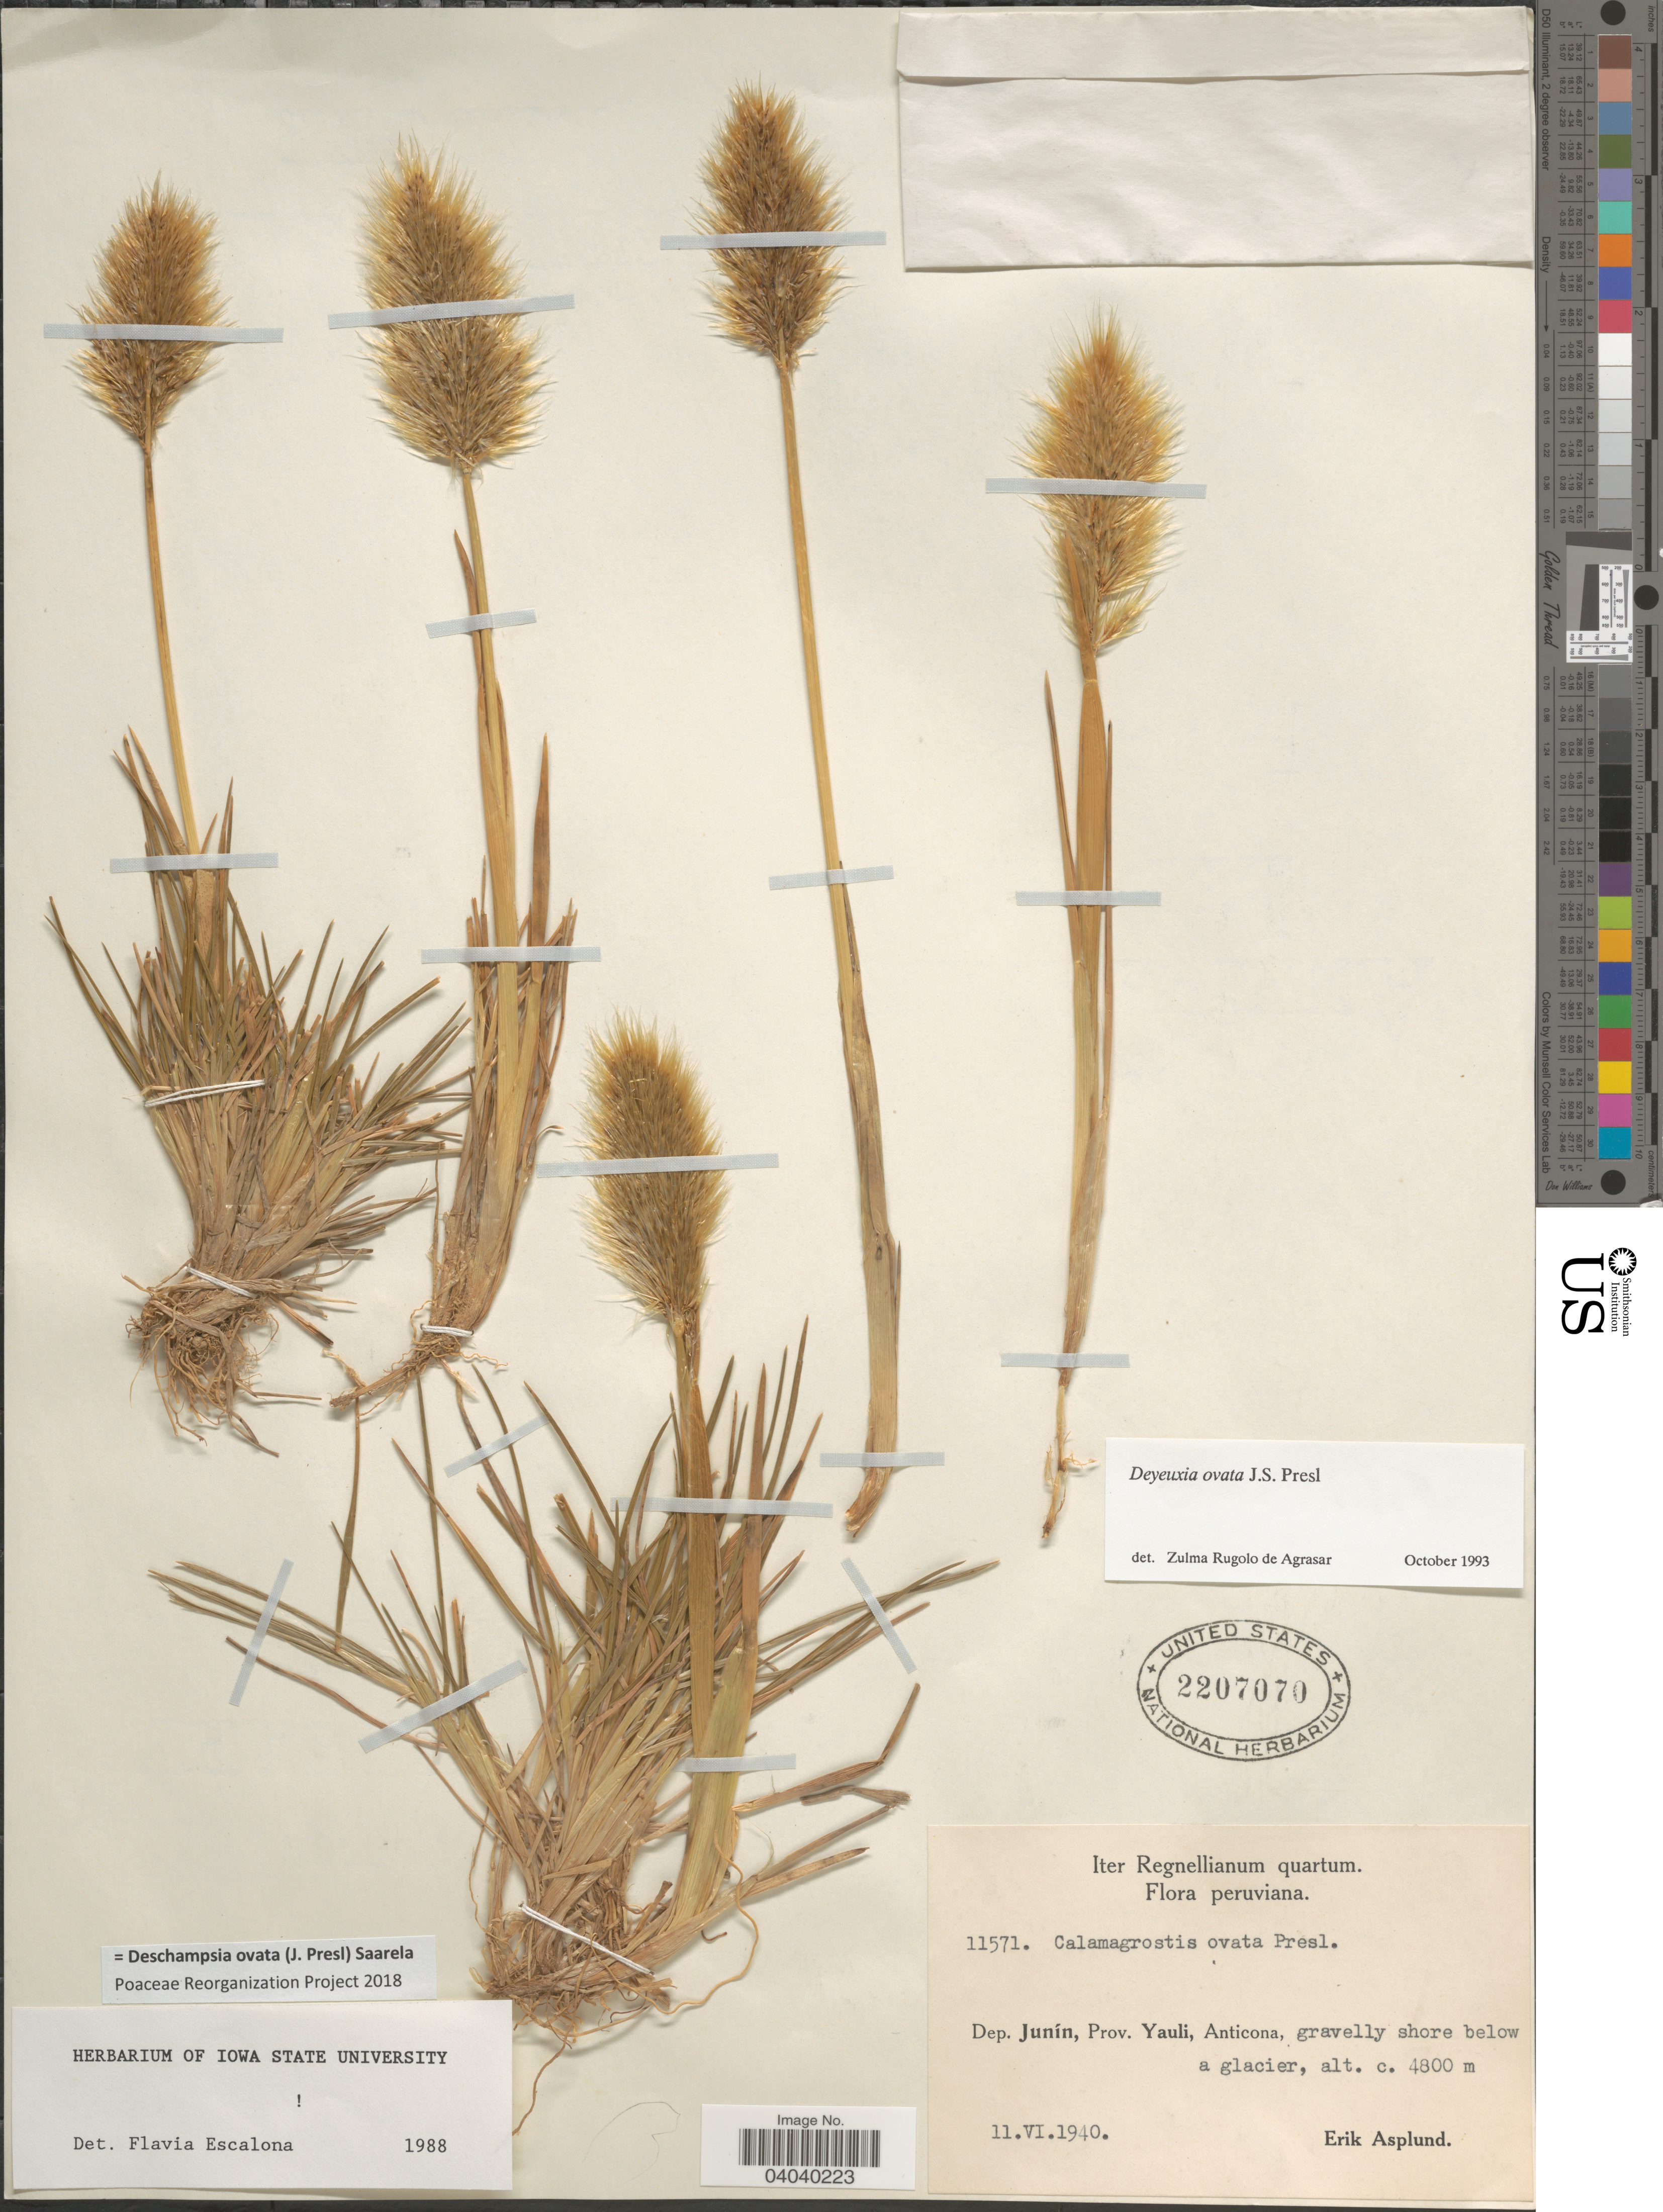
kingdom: Plantae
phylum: Tracheophyta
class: Liliopsida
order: Poales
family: Poaceae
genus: Deschampsia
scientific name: Deschampsia ovata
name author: (J. Presl) Saarela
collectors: E. Asplund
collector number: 11571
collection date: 1940-06-11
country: Peru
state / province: Junín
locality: Dep. Junín, Prov. Yauli, Anticona, gravelly shore below a glacier.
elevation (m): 4800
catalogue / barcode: US 2207070